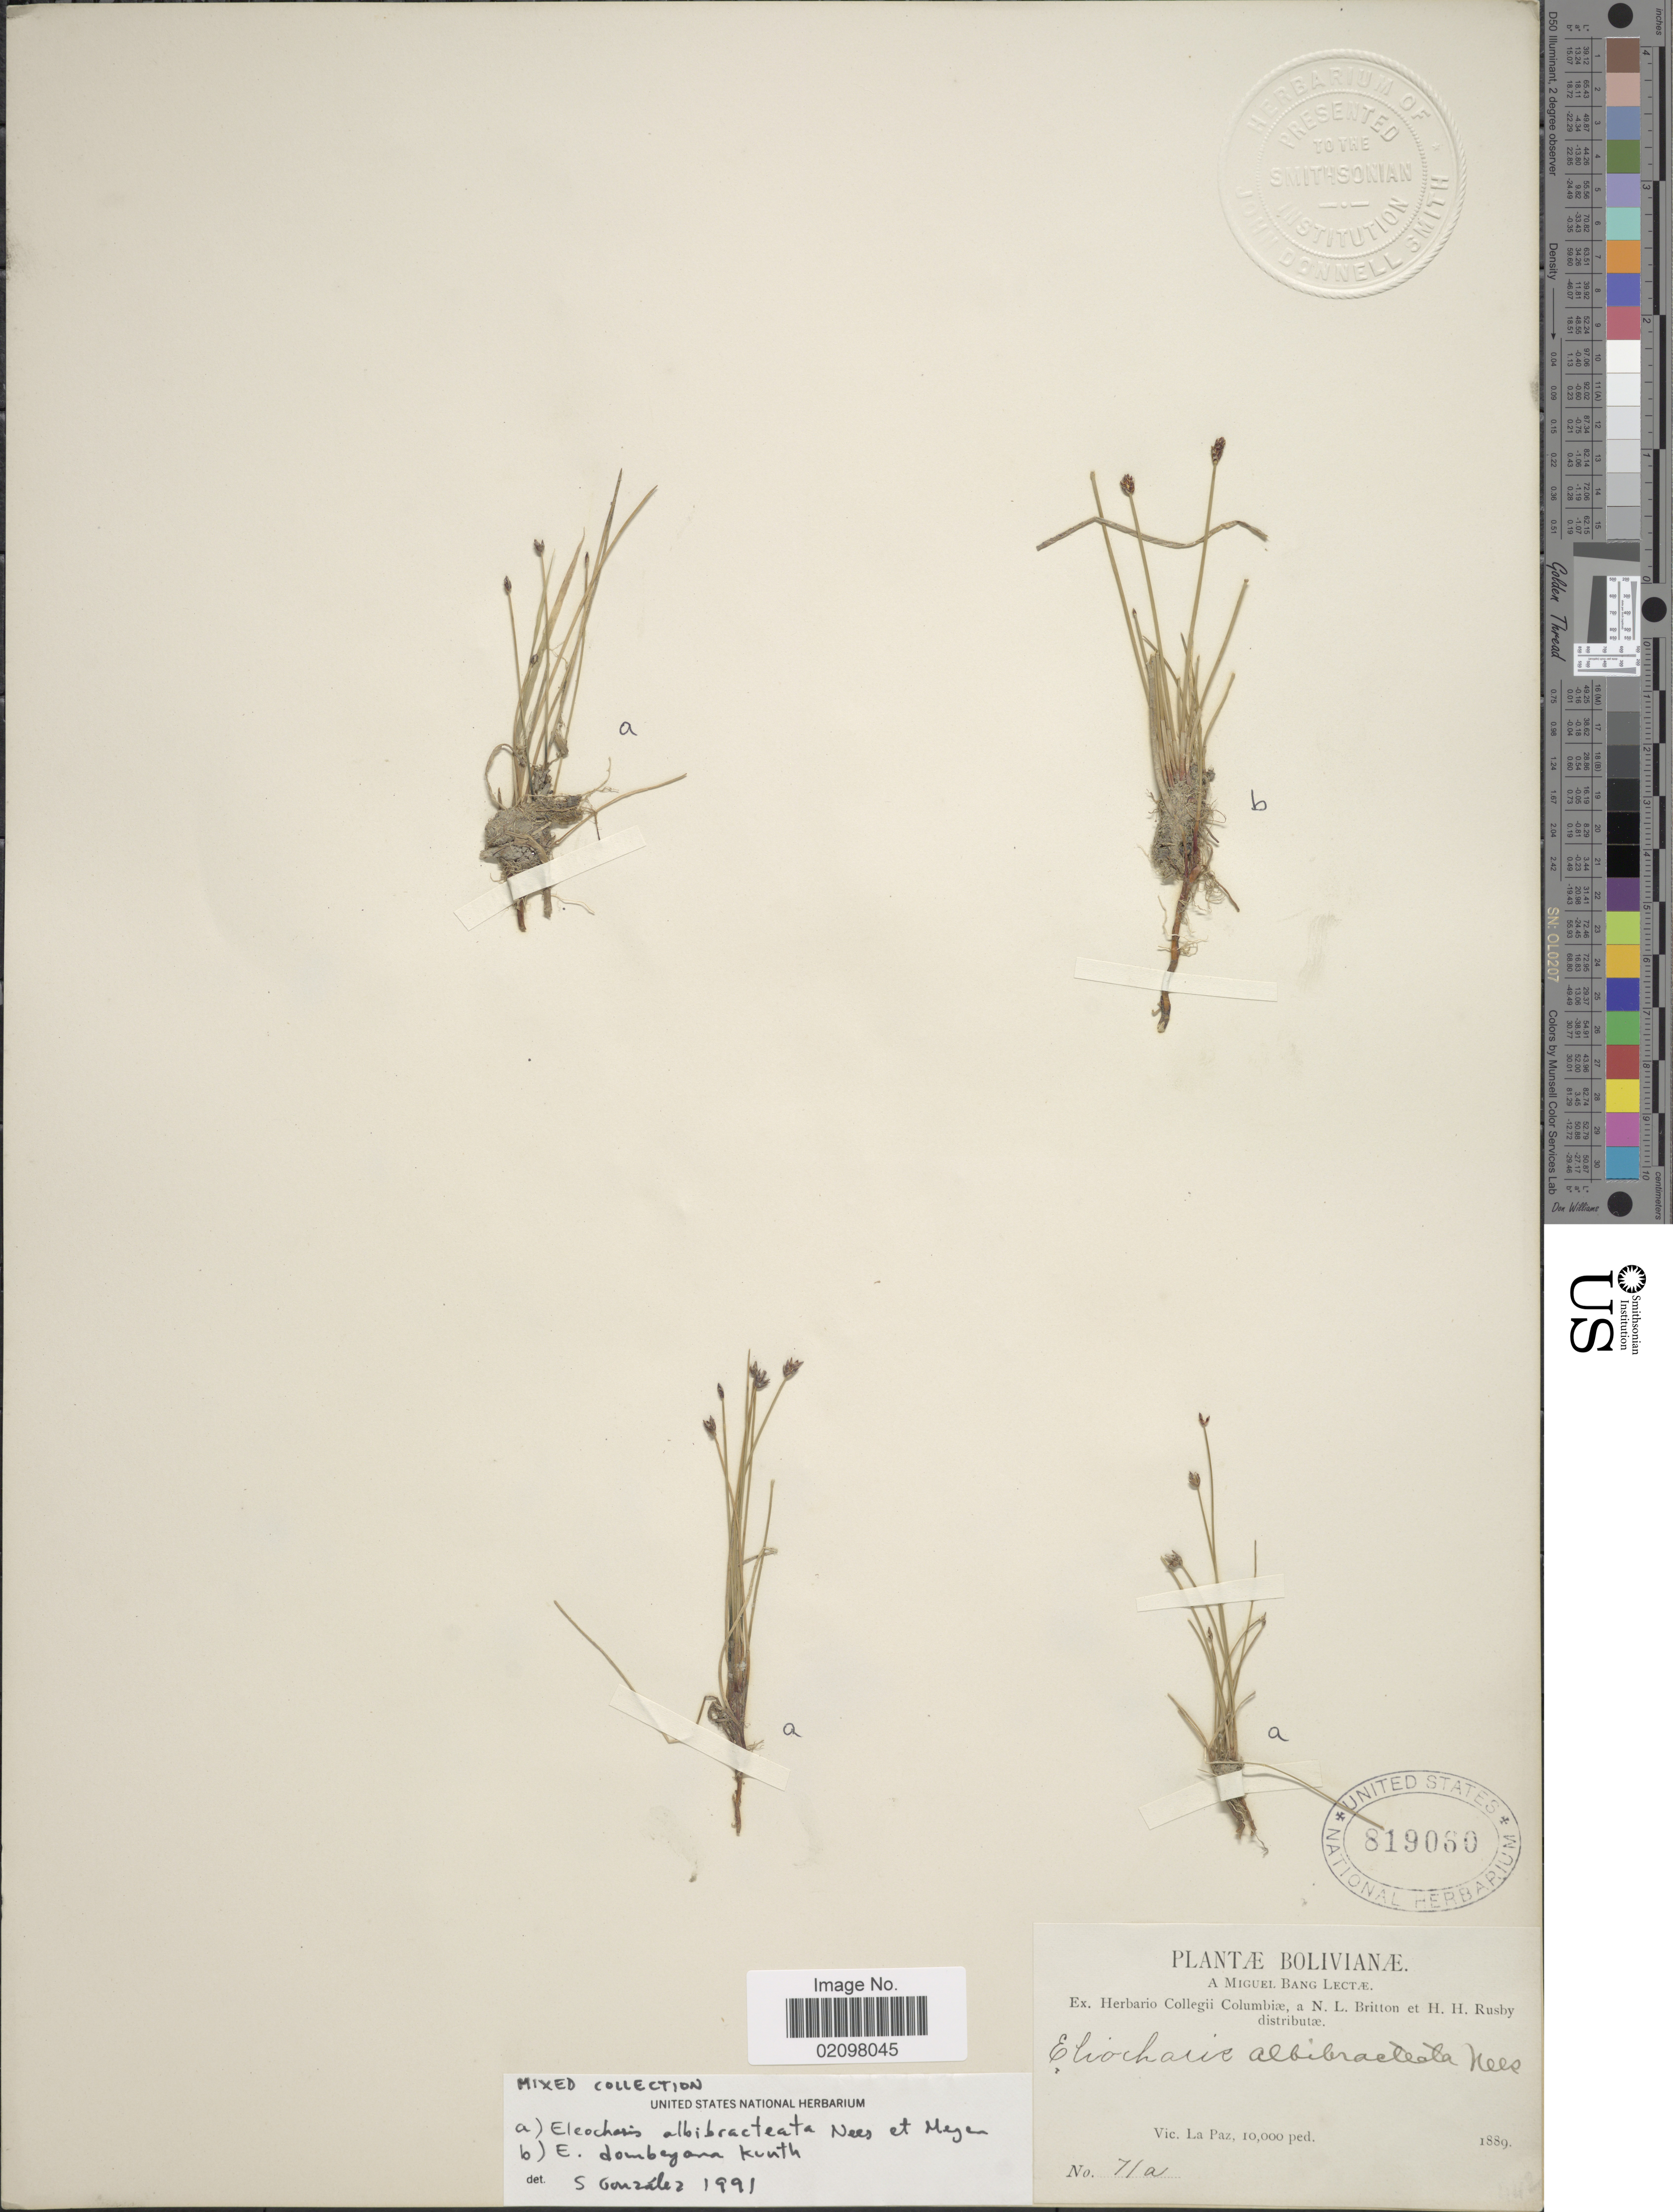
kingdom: Plantae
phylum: Tracheophyta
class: Liliopsida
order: Poales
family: Cyperaceae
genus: Eleocharis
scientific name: Eleocharis albibracteata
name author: Nees & Meyen ex Kunth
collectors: M. Bang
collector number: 71a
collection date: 1889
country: Bolivia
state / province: La Paz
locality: Vic La Paz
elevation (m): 3048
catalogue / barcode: US 819060